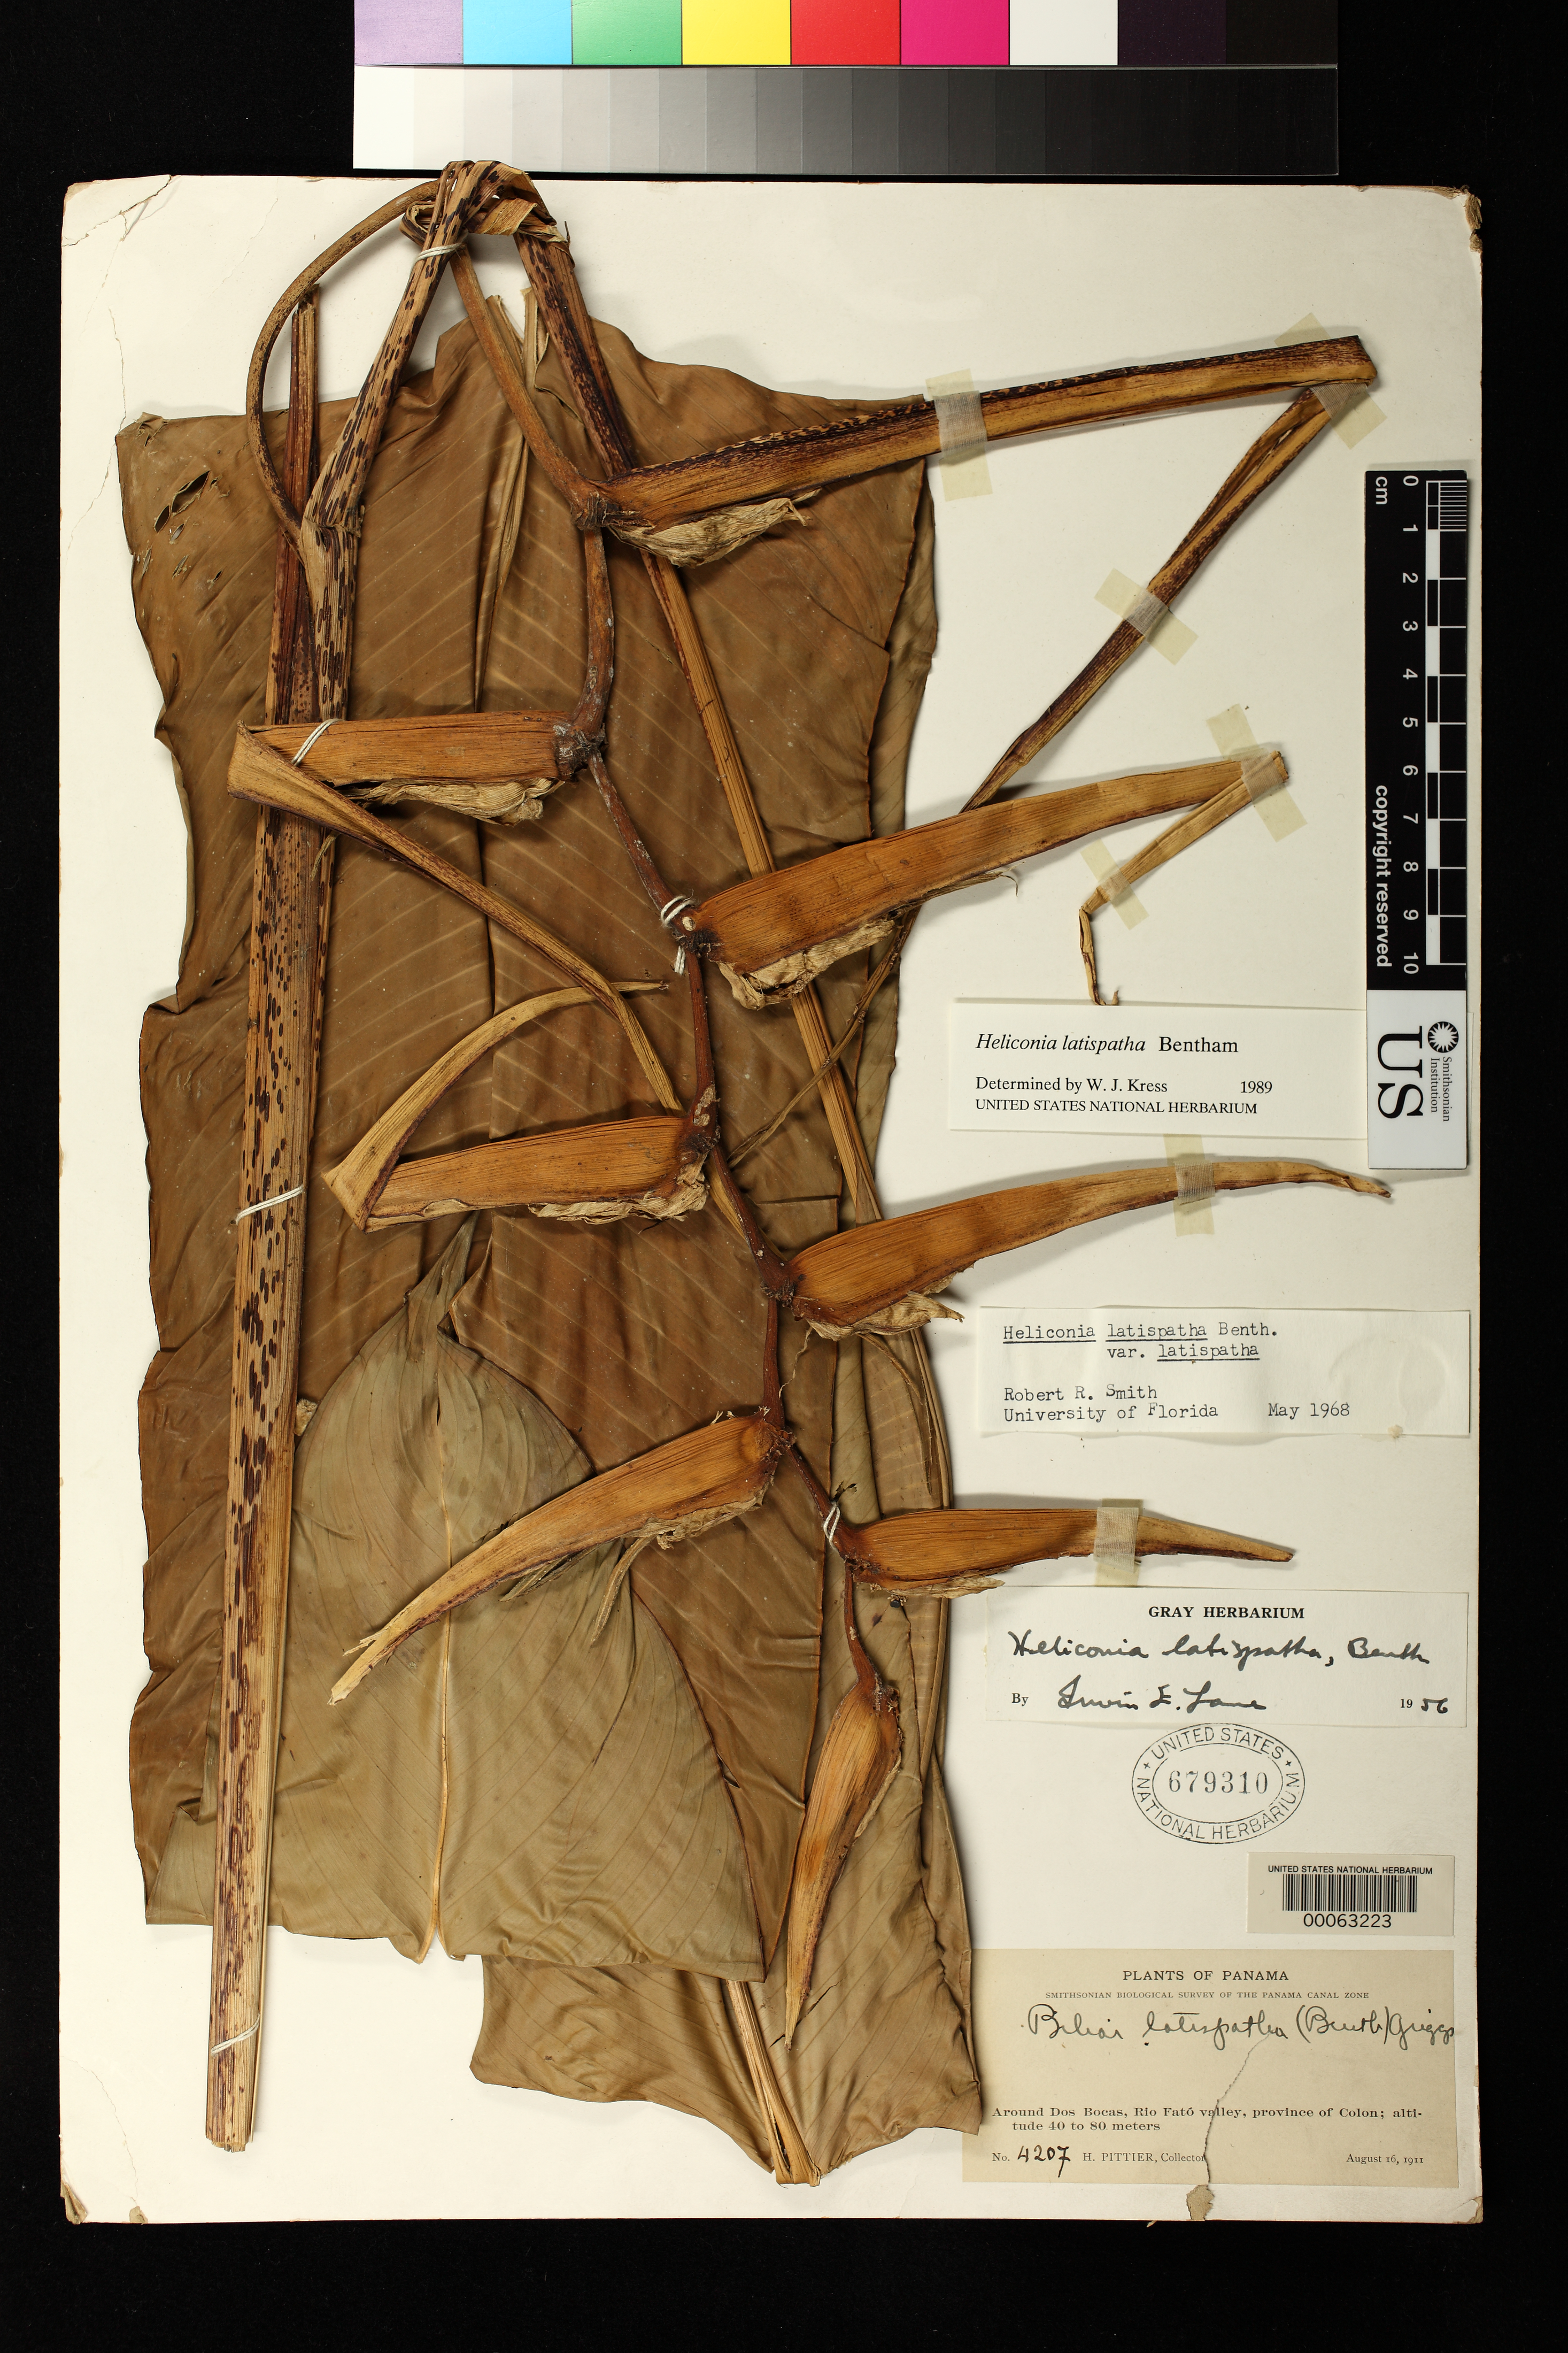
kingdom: Plantae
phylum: Tracheophyta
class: Liliopsida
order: Zingiberales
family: Heliconiaceae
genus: Heliconia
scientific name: Heliconia latispatha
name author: Benth.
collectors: H. F. Pittier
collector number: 4207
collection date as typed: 16 Aug 1911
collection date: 1911-08-16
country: Panama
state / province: Colón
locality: Around dos Bocas, Rio Fato Valley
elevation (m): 40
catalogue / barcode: US 679310